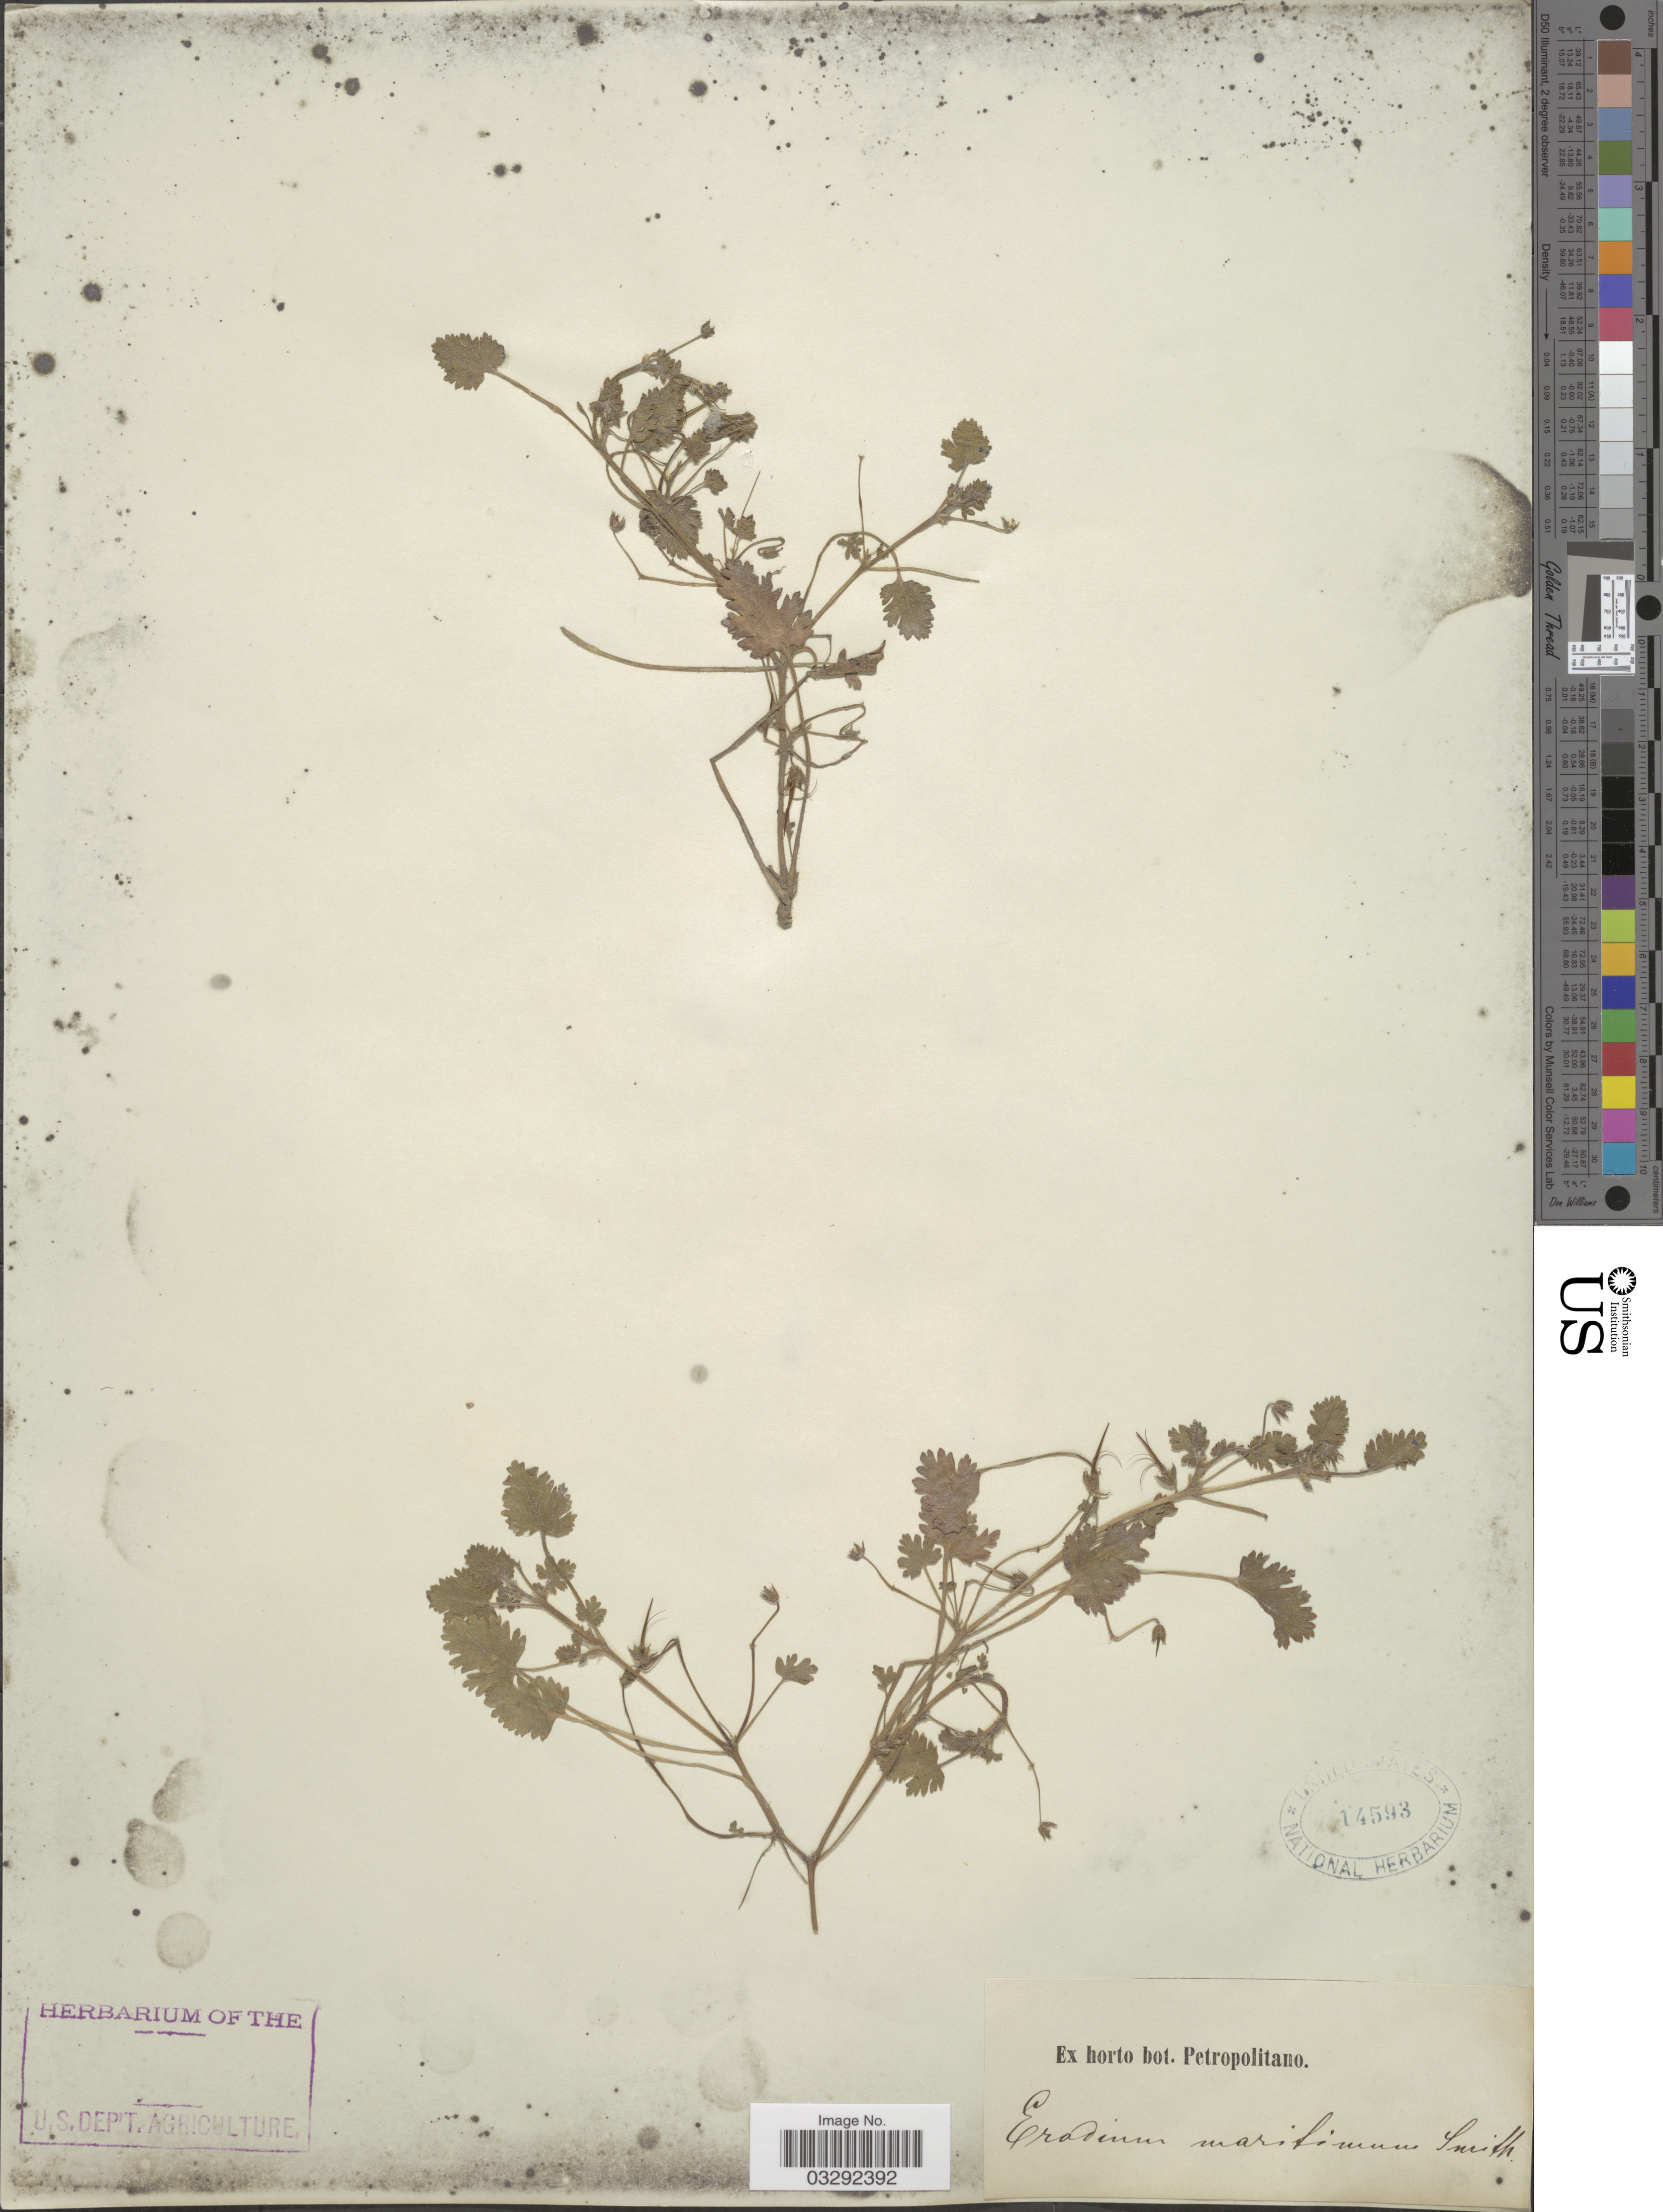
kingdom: Plantae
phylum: Tracheophyta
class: Magnoliopsida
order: Geraniales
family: Geraniaceae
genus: Erodium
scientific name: Erodium maritimum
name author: L'Hér. ex Aiton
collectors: ex Horto Bot. Petropolitano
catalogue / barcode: US 14593